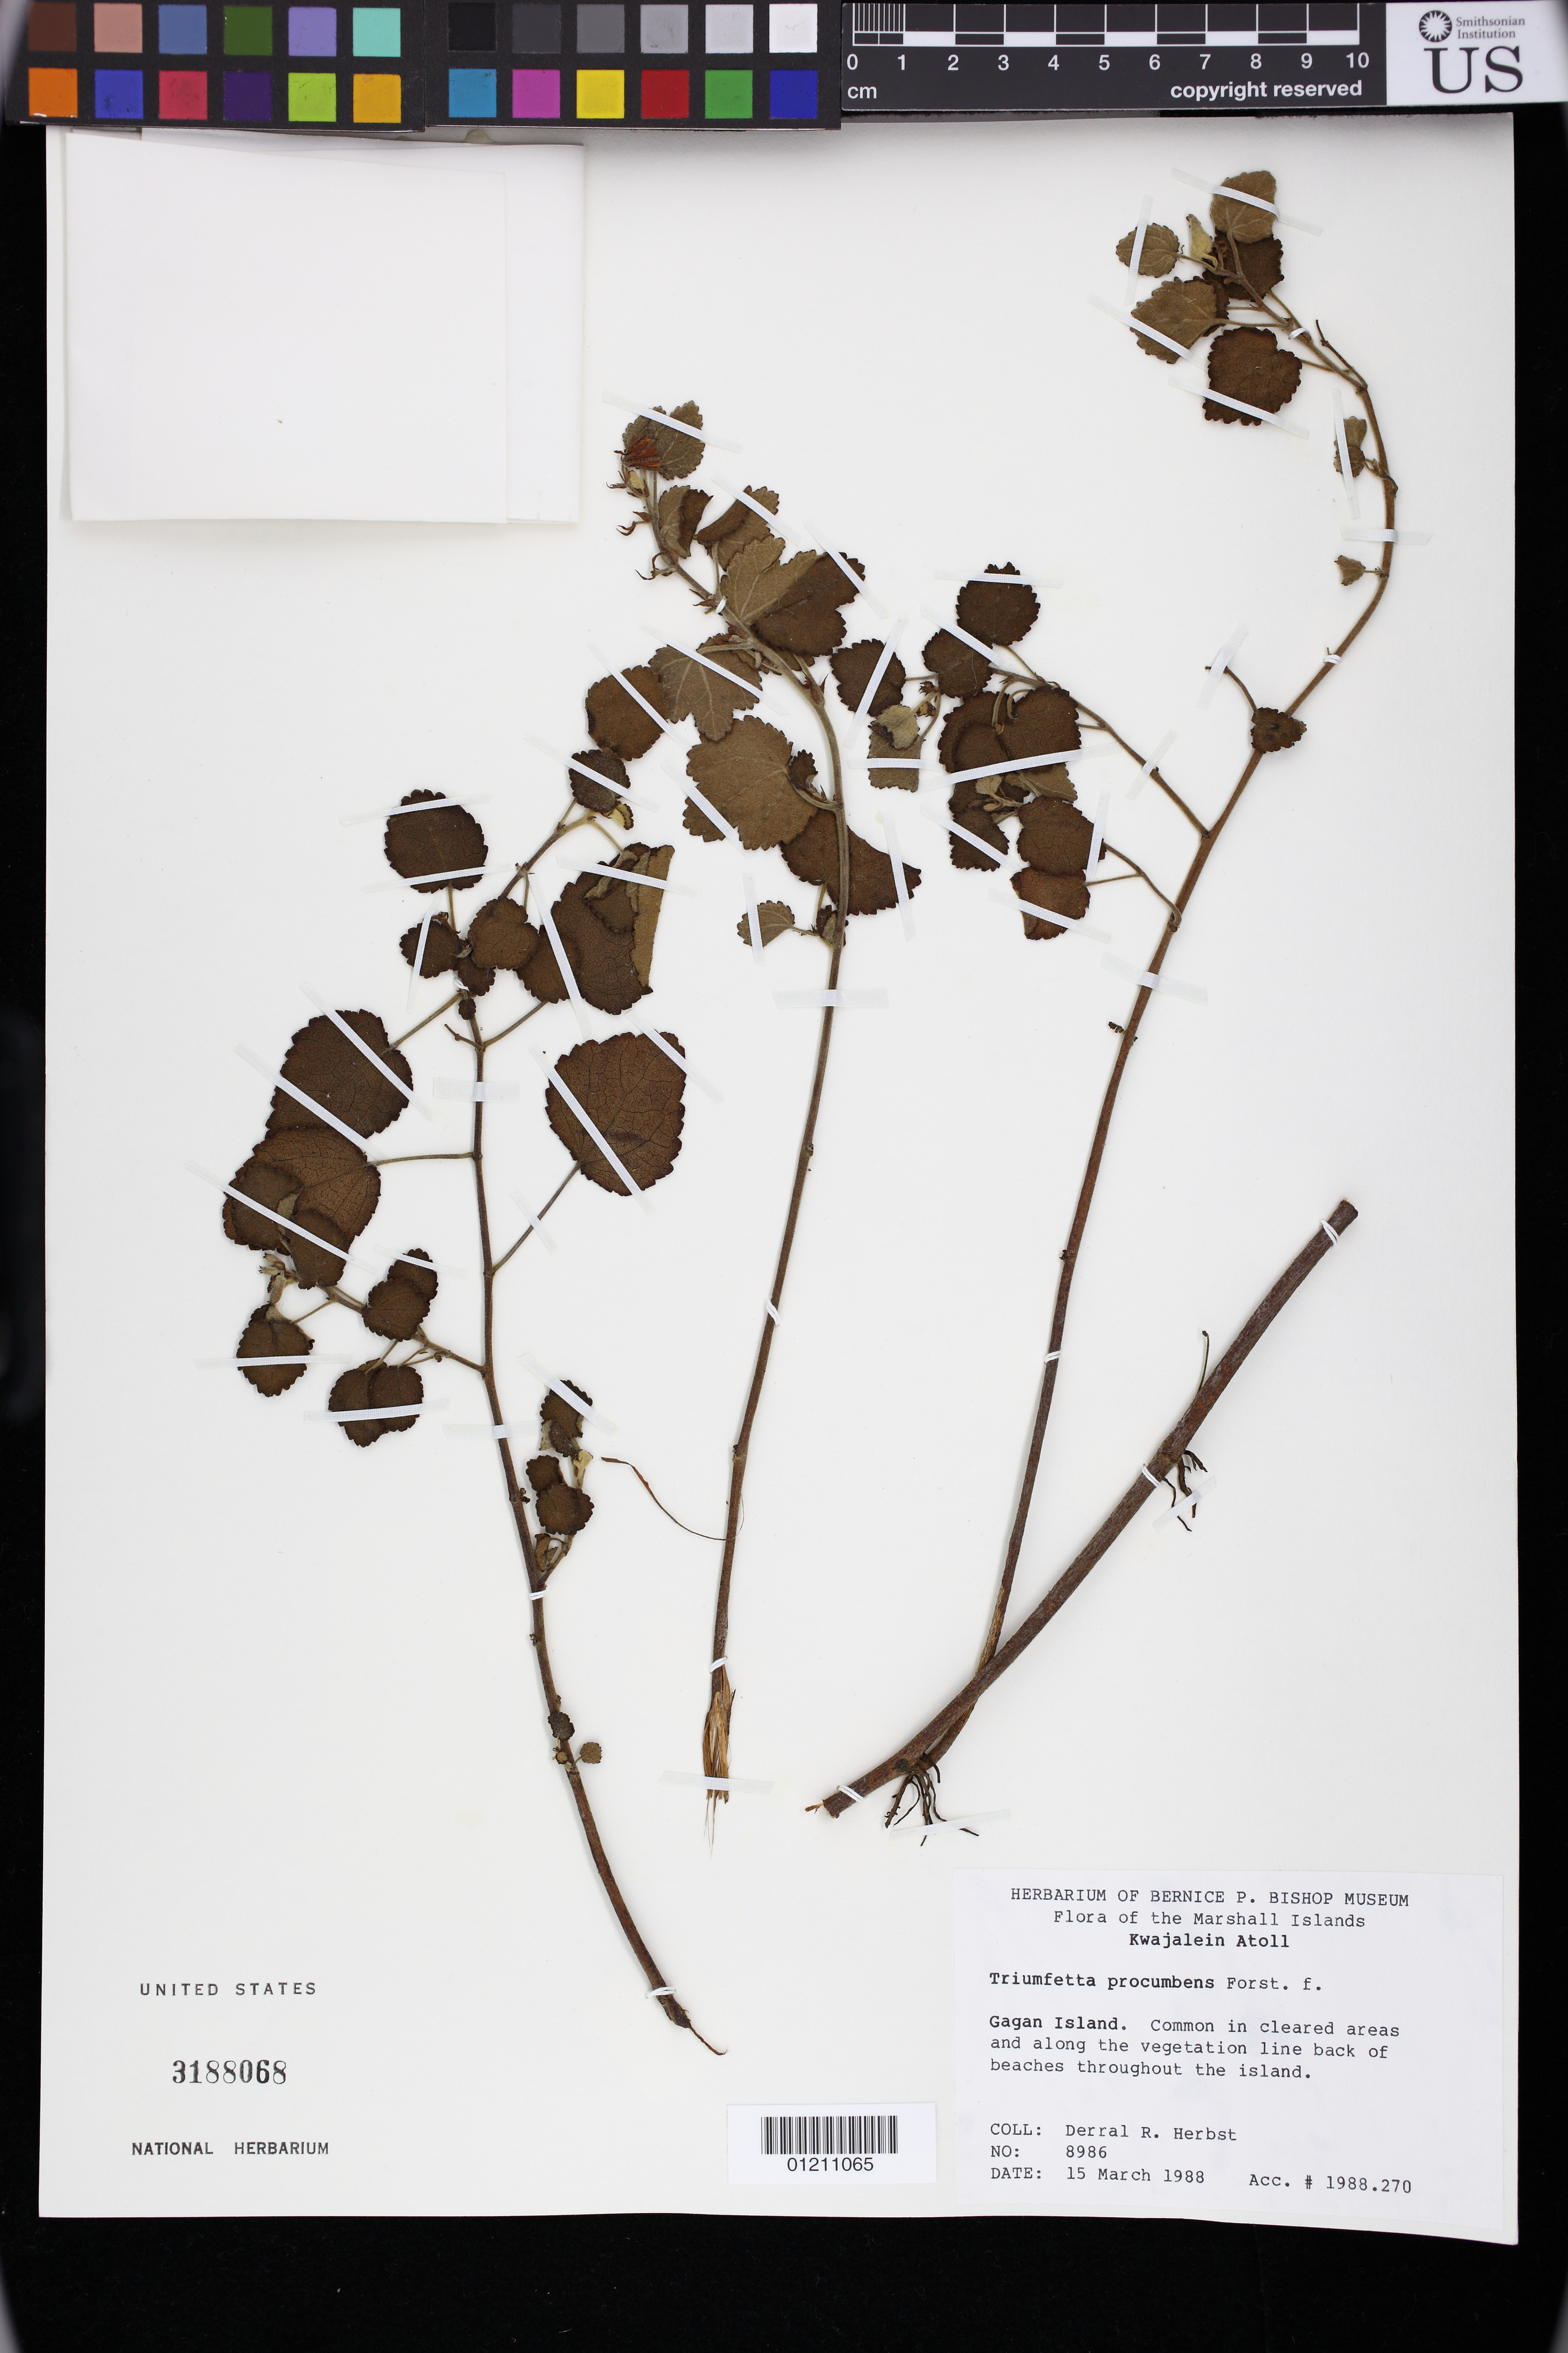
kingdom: Plantae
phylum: Tracheophyta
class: Magnoliopsida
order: Malvales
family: Malvaceae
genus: Triumfetta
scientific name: Triumfetta procumbens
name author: G. Forst.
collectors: D. R. Herbst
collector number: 8986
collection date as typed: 15 Mar 1988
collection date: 1988-03-15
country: Marshall Islands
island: Kwajalein Atoll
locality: Marshall Islands: Kwajalein Atoll, Gagan Island.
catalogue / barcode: US 3188068